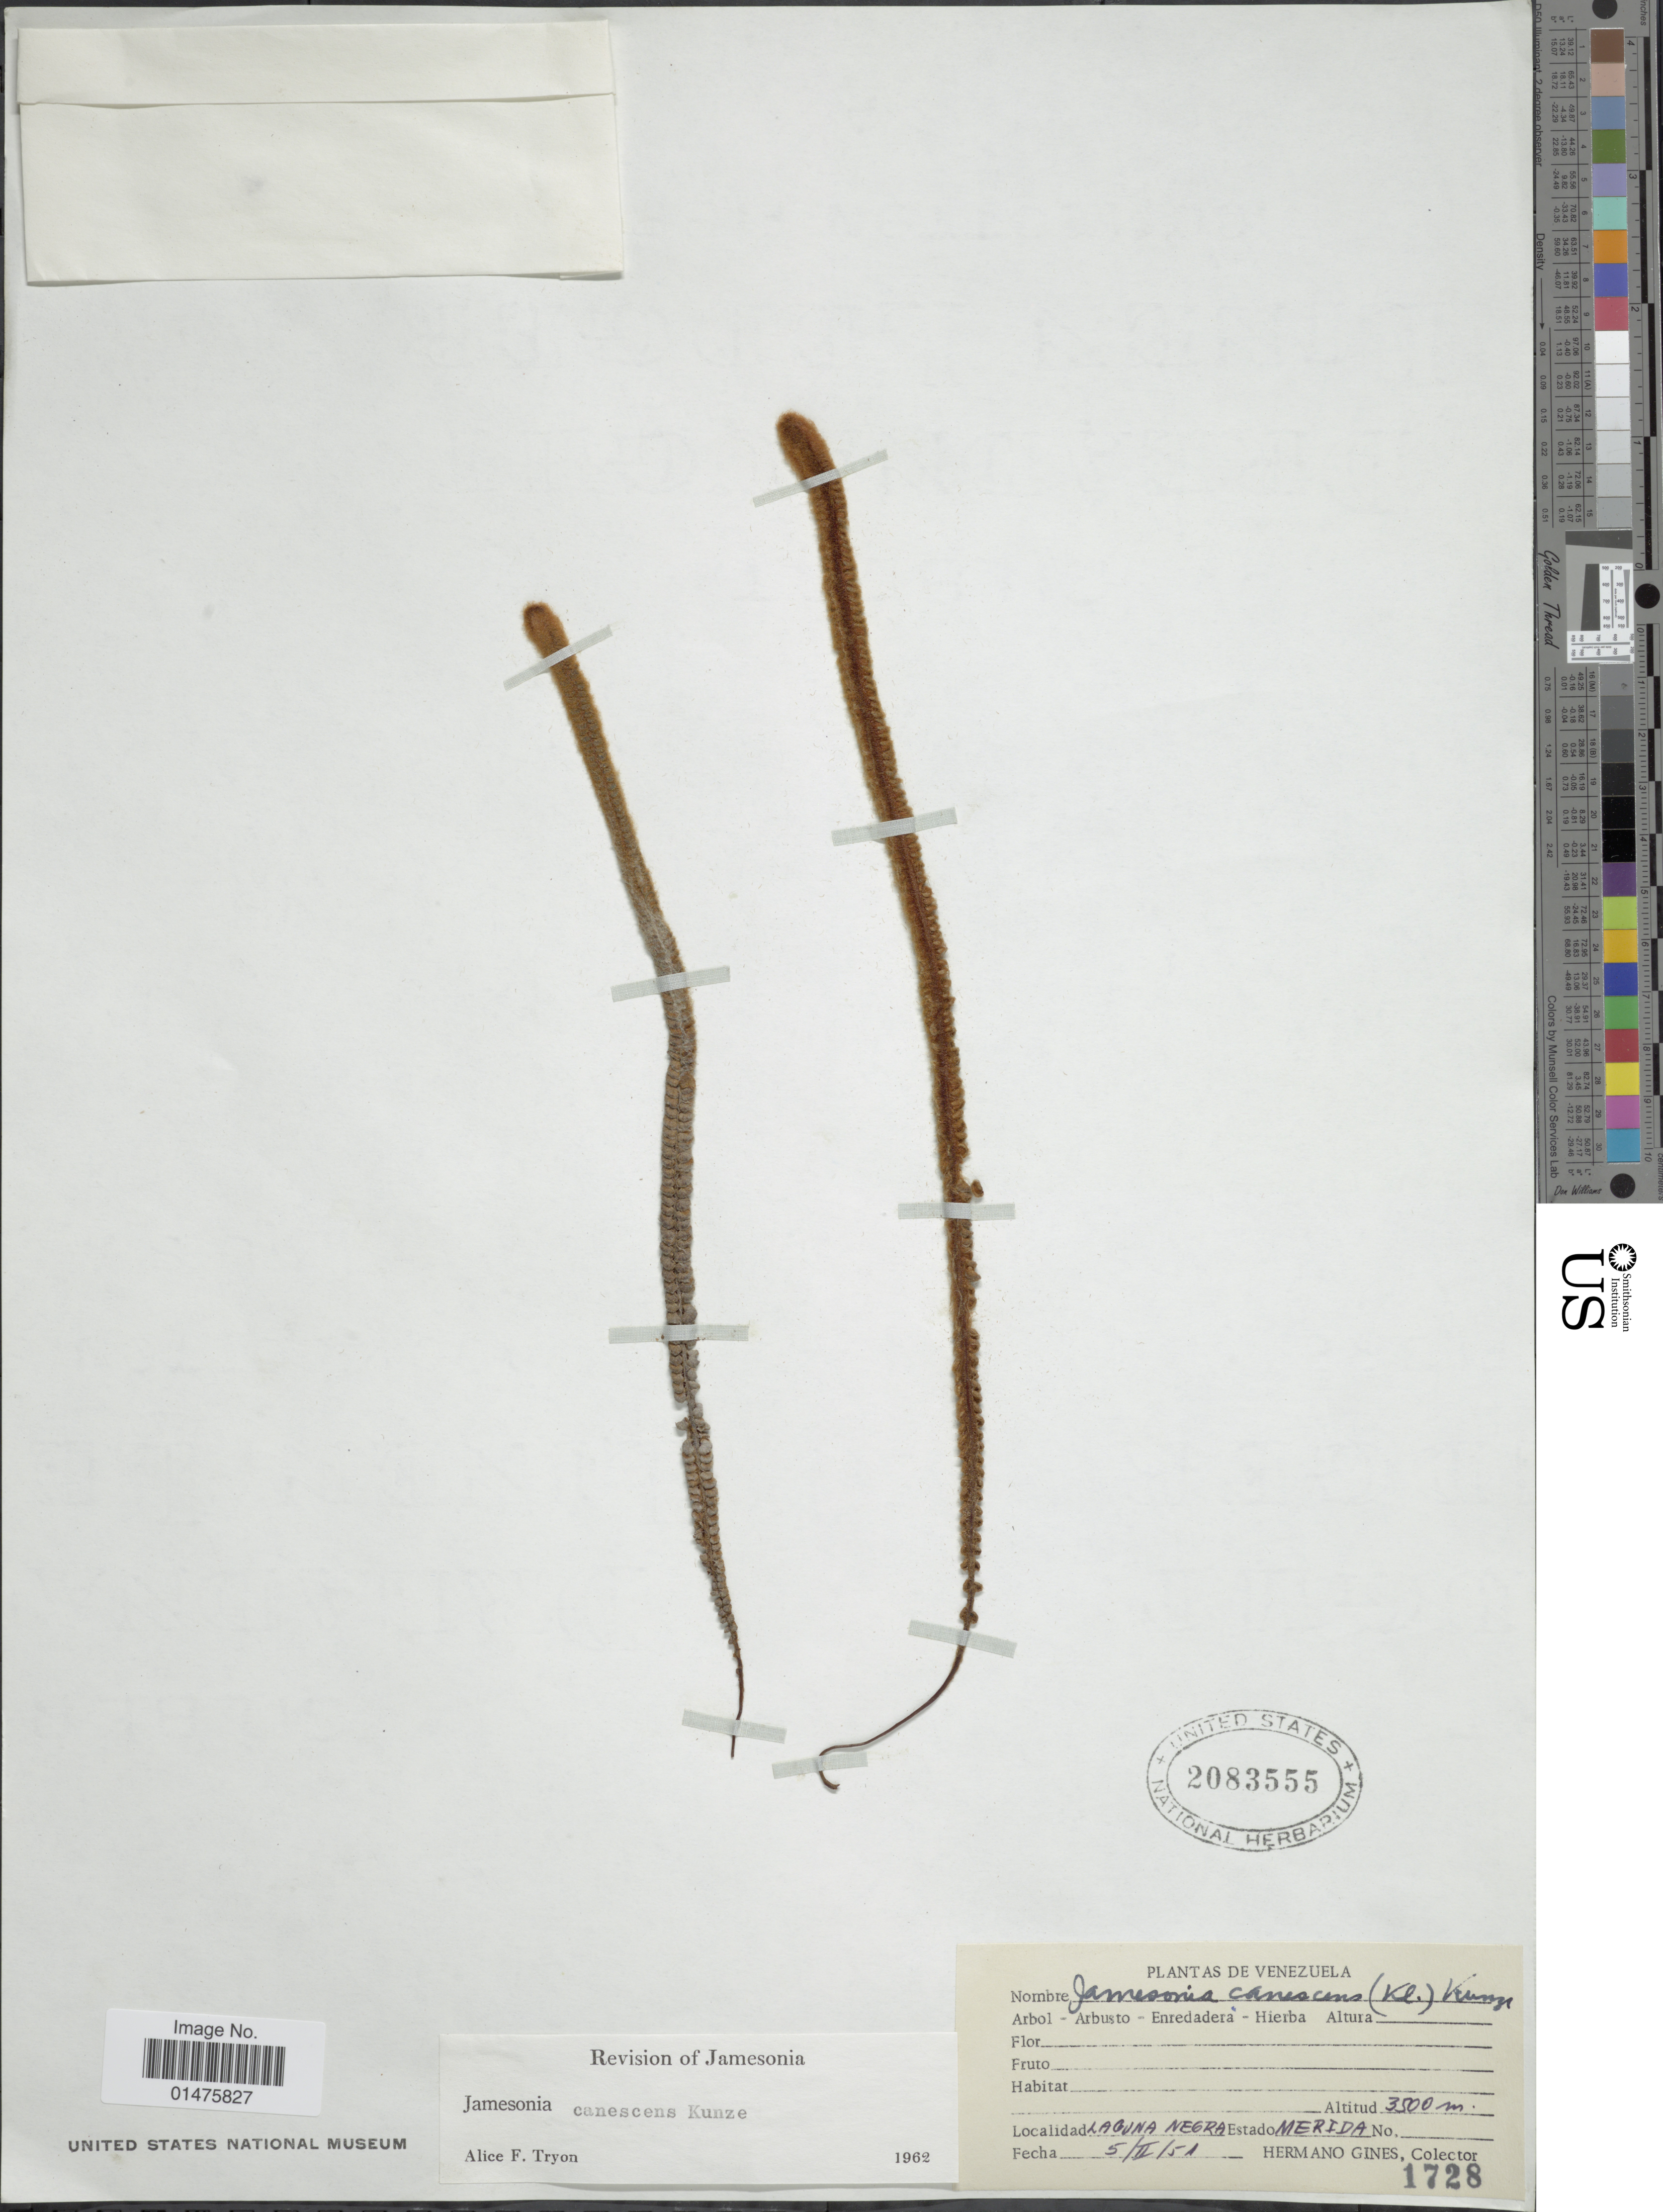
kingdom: Plantae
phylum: Tracheophyta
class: Polypodiopsida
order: Polypodiales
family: Pteridaceae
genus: Jamesonia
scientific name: Jamesonia canescens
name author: Kunze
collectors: Bro. Gines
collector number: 1728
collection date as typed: Transcribed d/m/y: 5/2/51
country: Venezuela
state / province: Mérida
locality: Laguna Negra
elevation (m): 3500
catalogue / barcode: US 2083555